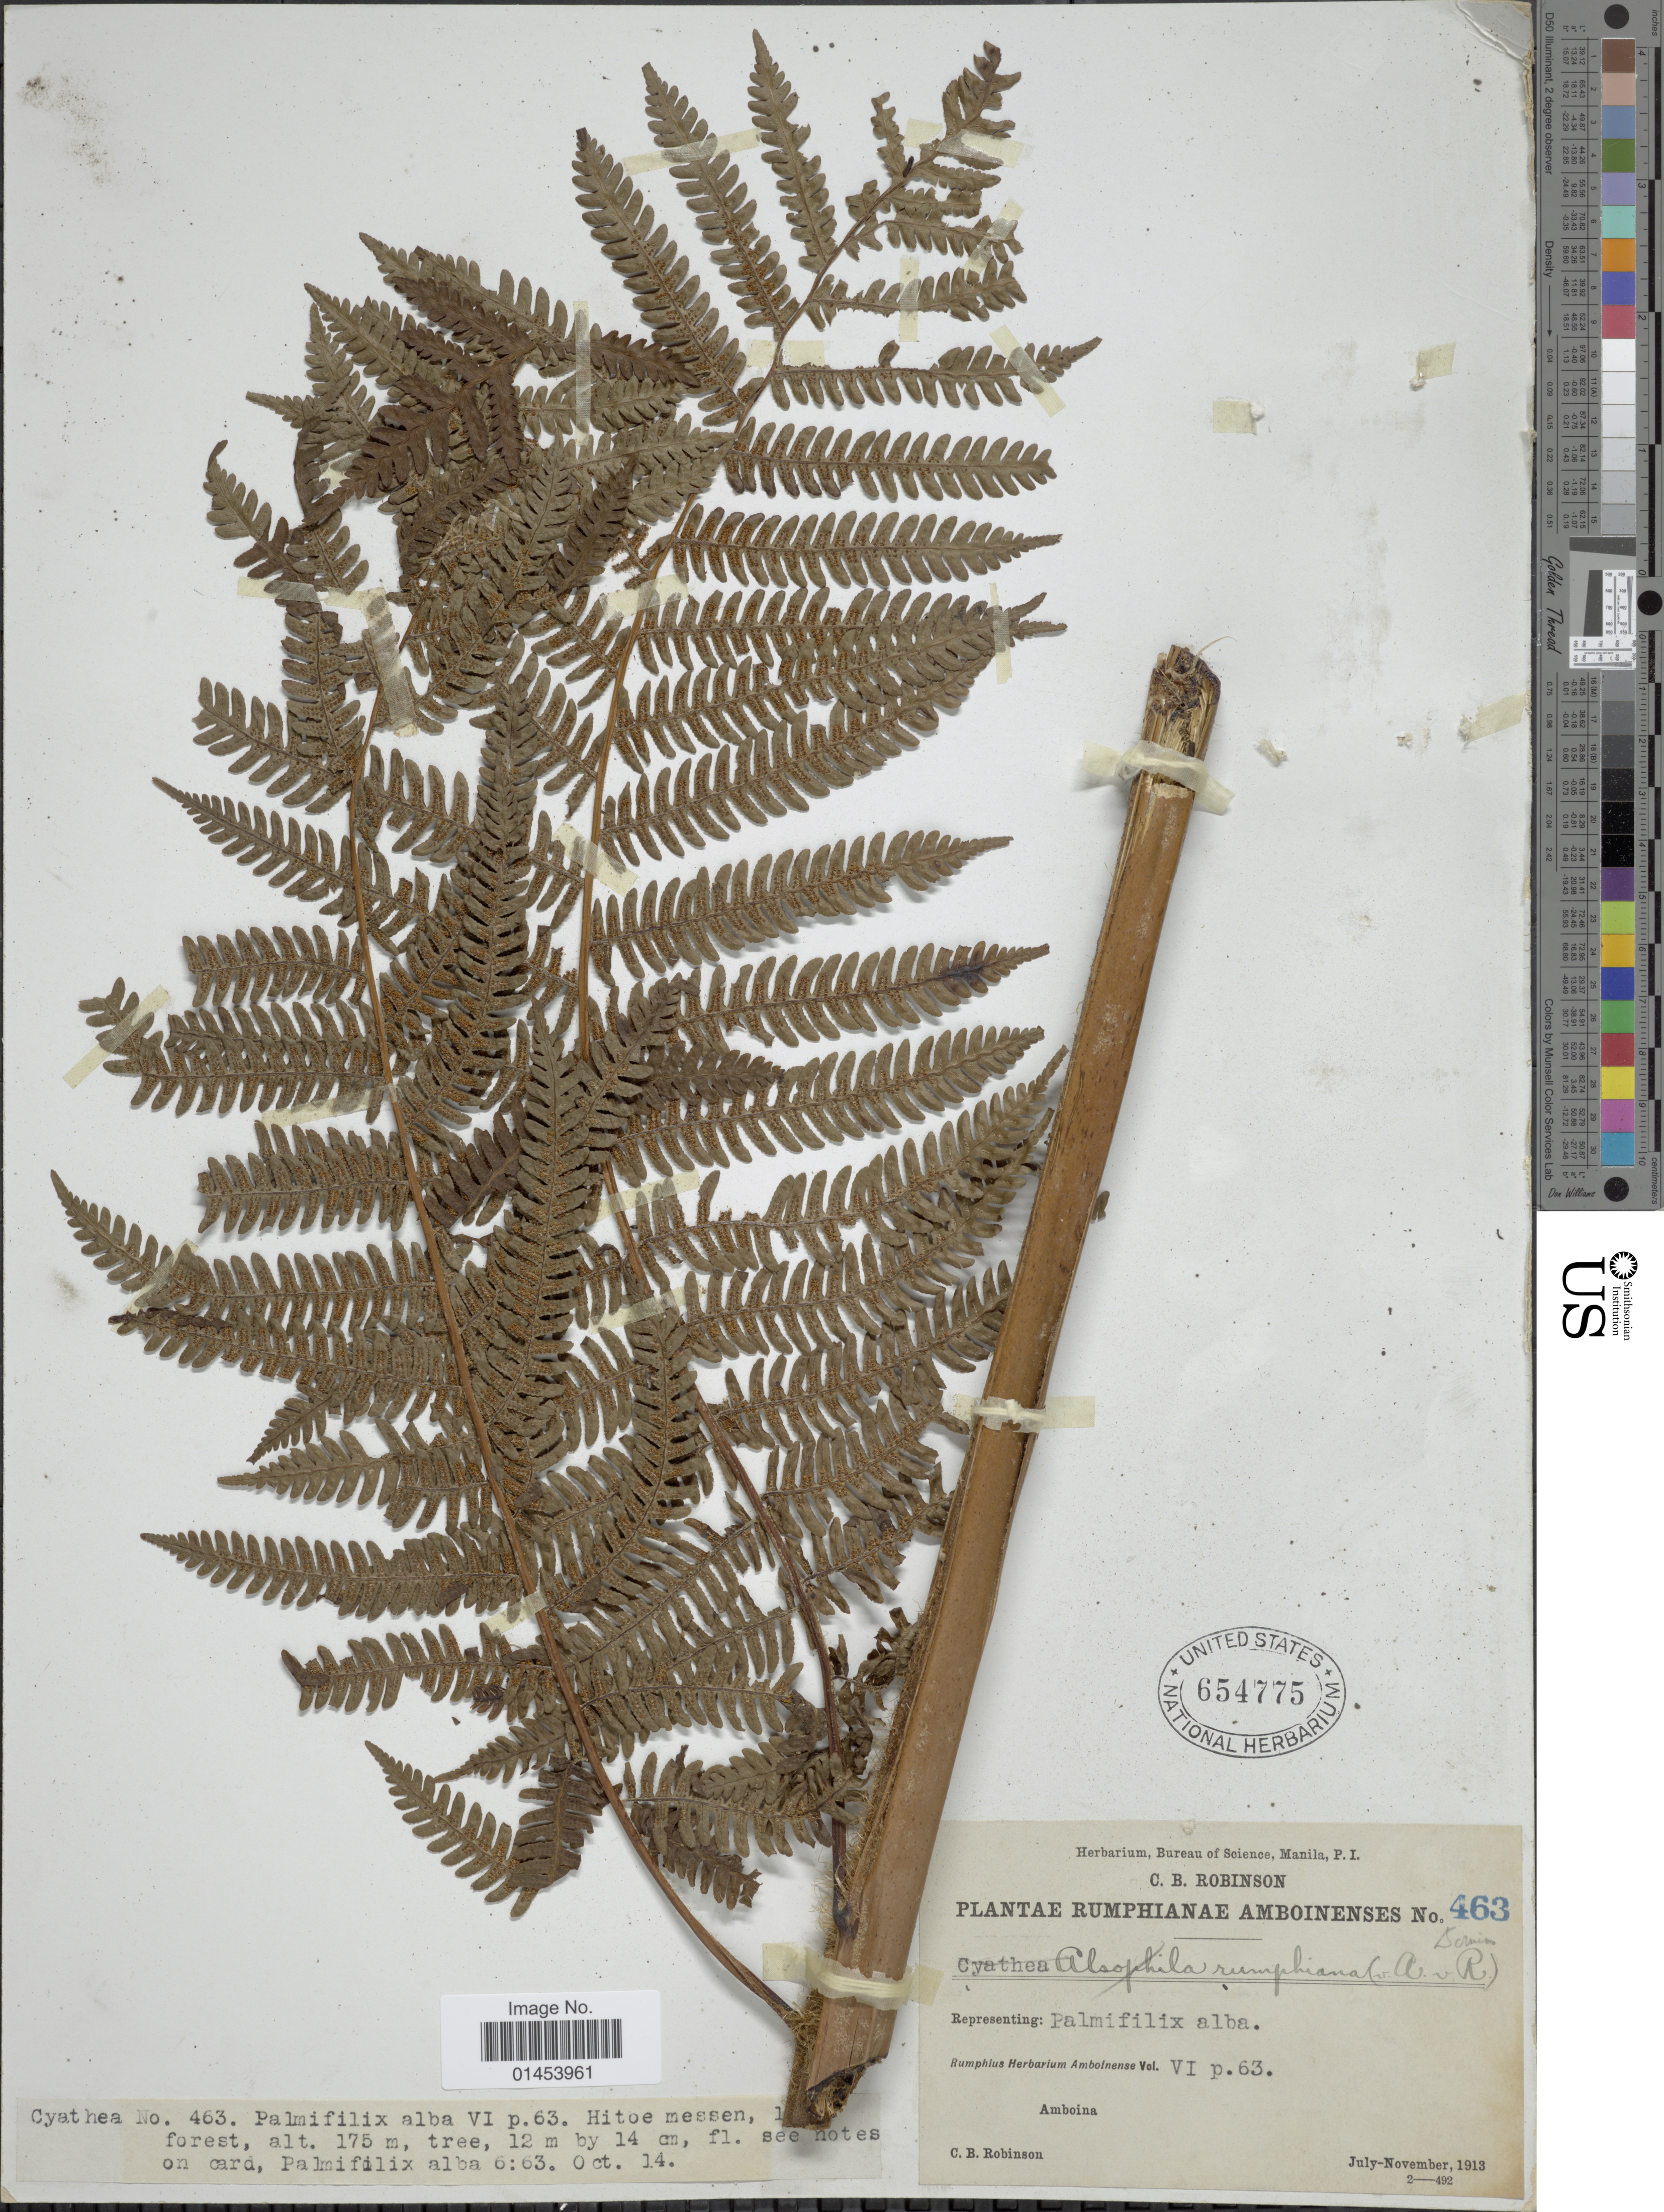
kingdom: Plantae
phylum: Tracheophyta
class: Polypodiopsida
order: Cyatheales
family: Cyatheaceae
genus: Cyathea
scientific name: Cyathea rumphiana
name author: (Alderw.) Merr.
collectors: C. Robinson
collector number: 463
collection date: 1913-07/1913-11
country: Indonesia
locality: Plantae Rumphianae Amboinenses. Amboina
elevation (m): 175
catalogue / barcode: US 654775